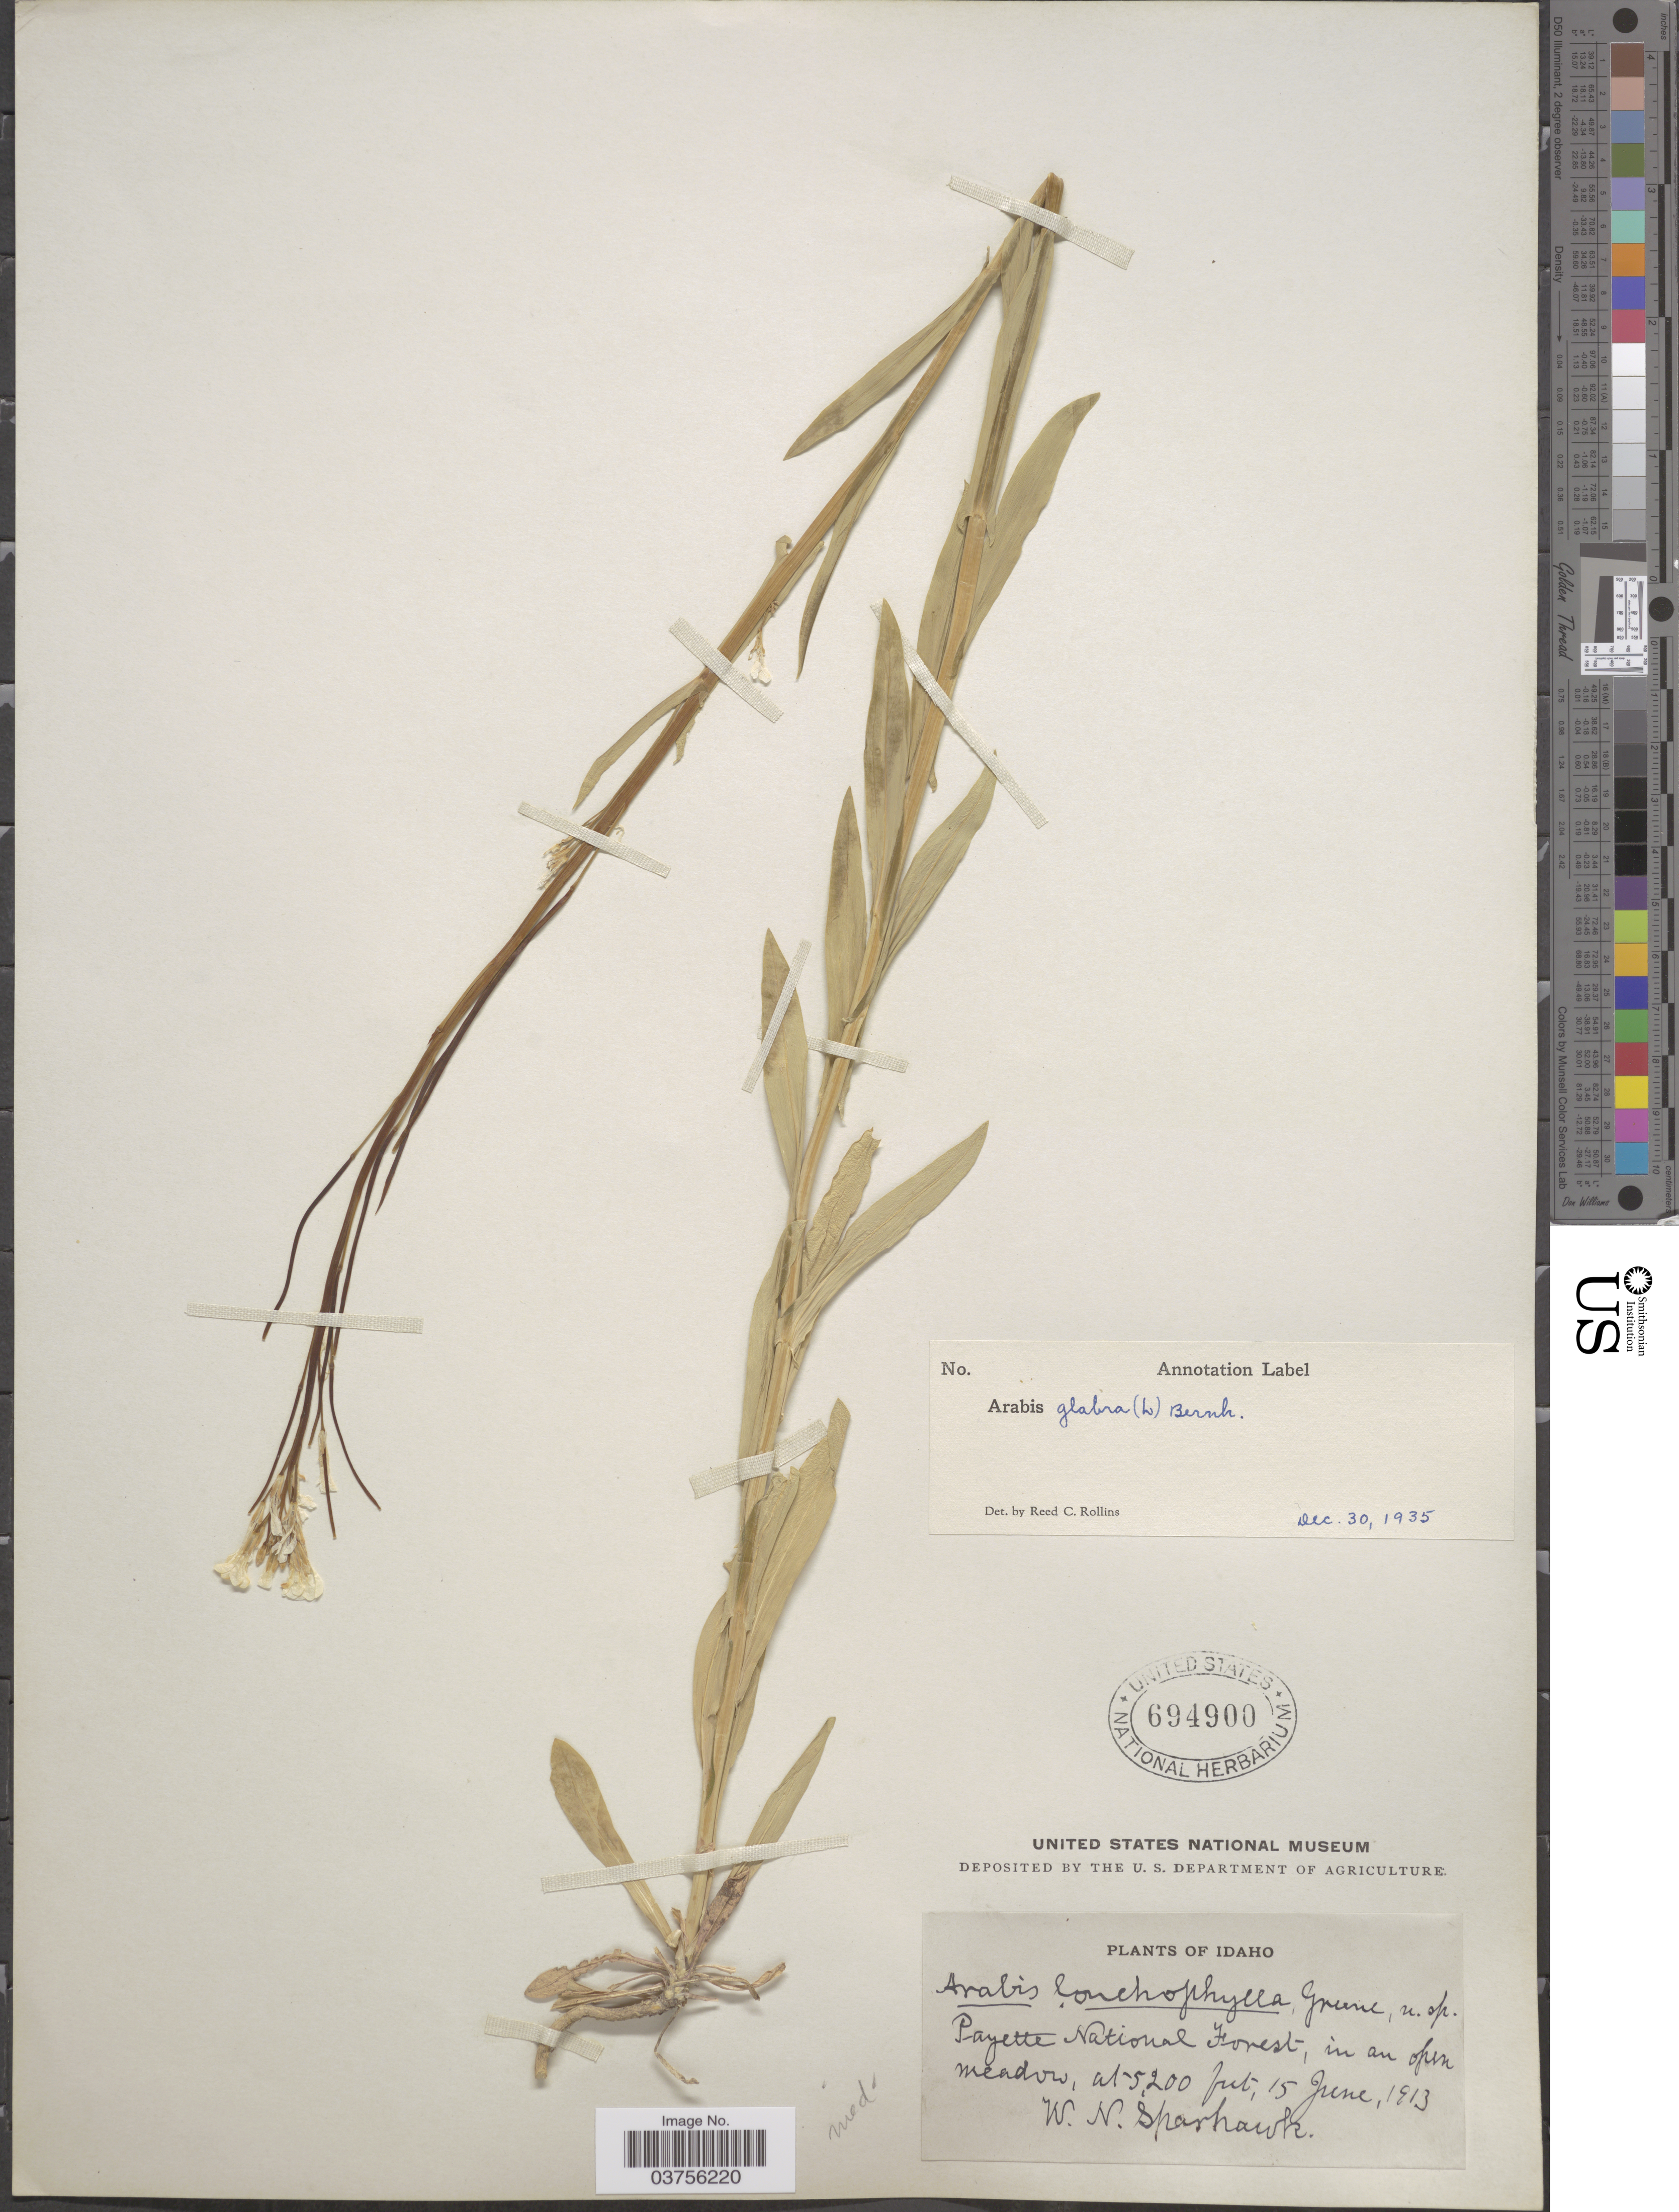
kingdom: Plantae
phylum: Tracheophyta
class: Magnoliopsida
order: Brassicales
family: Brassicaceae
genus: Turritis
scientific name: Turritis glabra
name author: L.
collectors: W. Sparhawk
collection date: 1913-06-15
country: United States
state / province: Idaho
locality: Payette National Forest, in an open meadow.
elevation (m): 1585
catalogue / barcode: US 694900